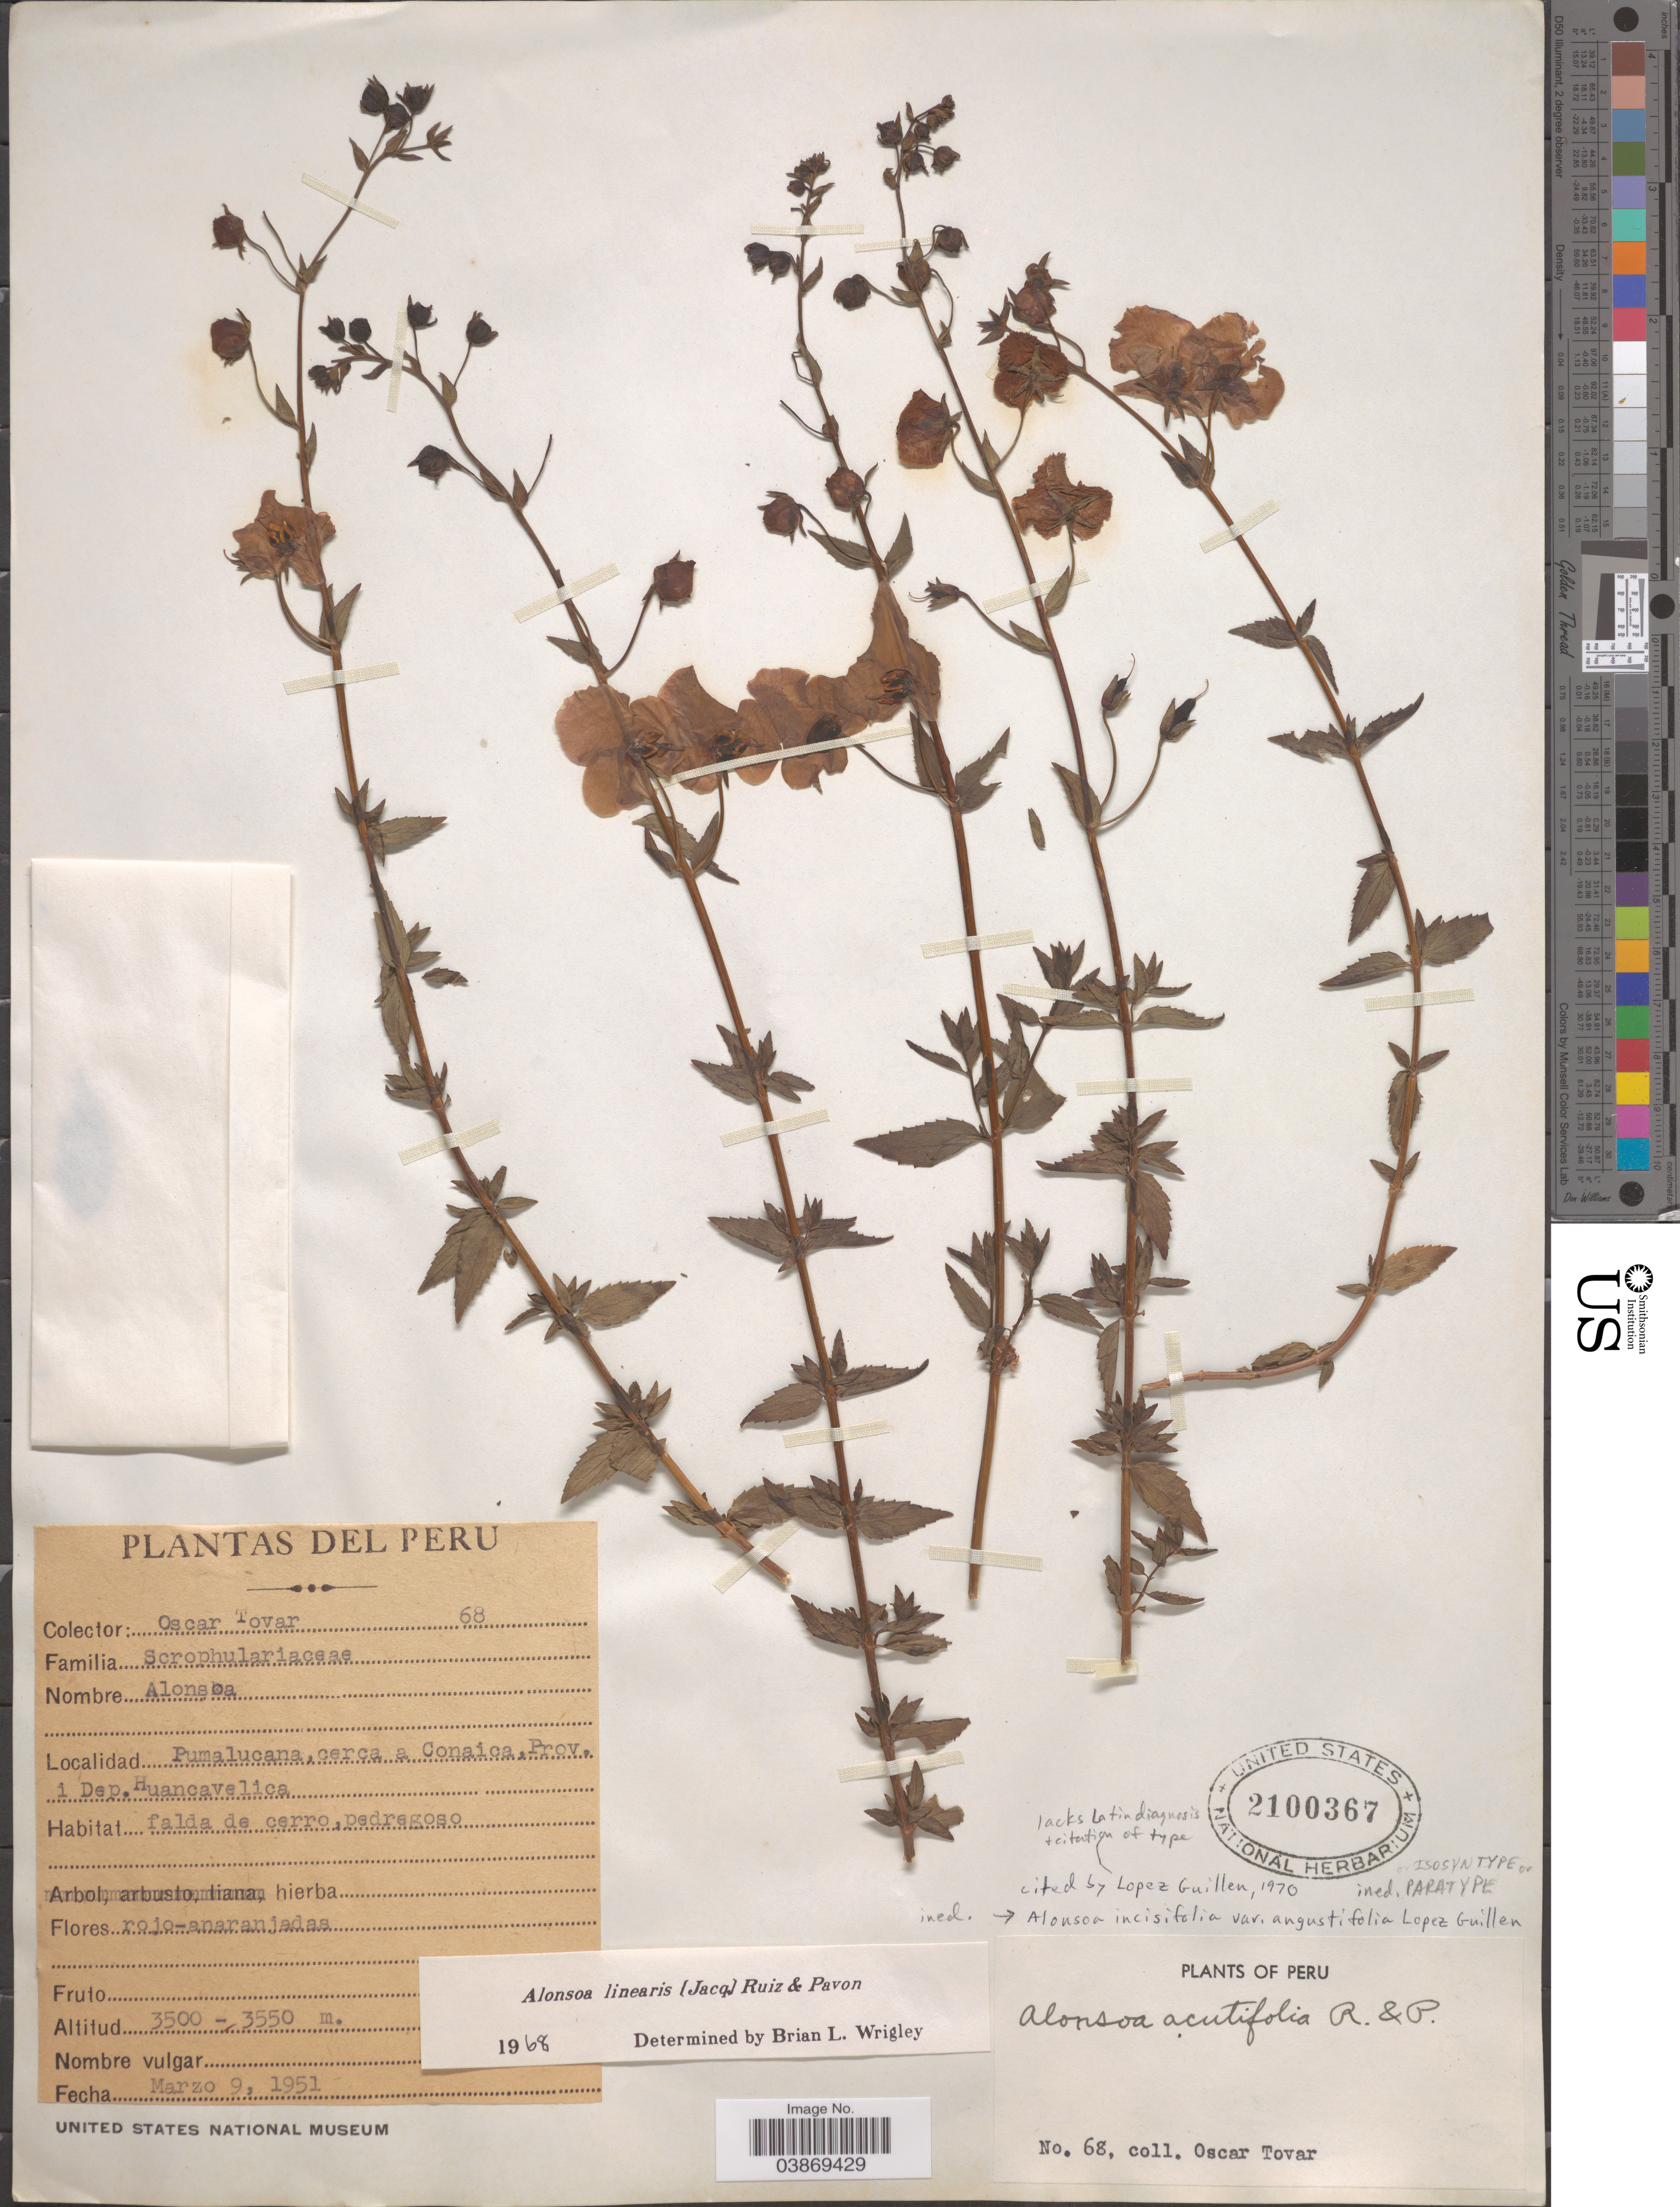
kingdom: Plantae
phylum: Tracheophyta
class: Magnoliopsida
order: Lamiales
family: Scrophulariaceae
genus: Alonsoa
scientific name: Alonsoa linearis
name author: (Jacq.) Ruiz & Pav.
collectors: Ó. Tovar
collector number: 68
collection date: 1951-03-09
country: Peru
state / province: Huancavelica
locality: Pumalucana, cerca a Conaica, Prov. i Dep. Huancavelica.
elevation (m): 3500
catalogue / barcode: US 2100367